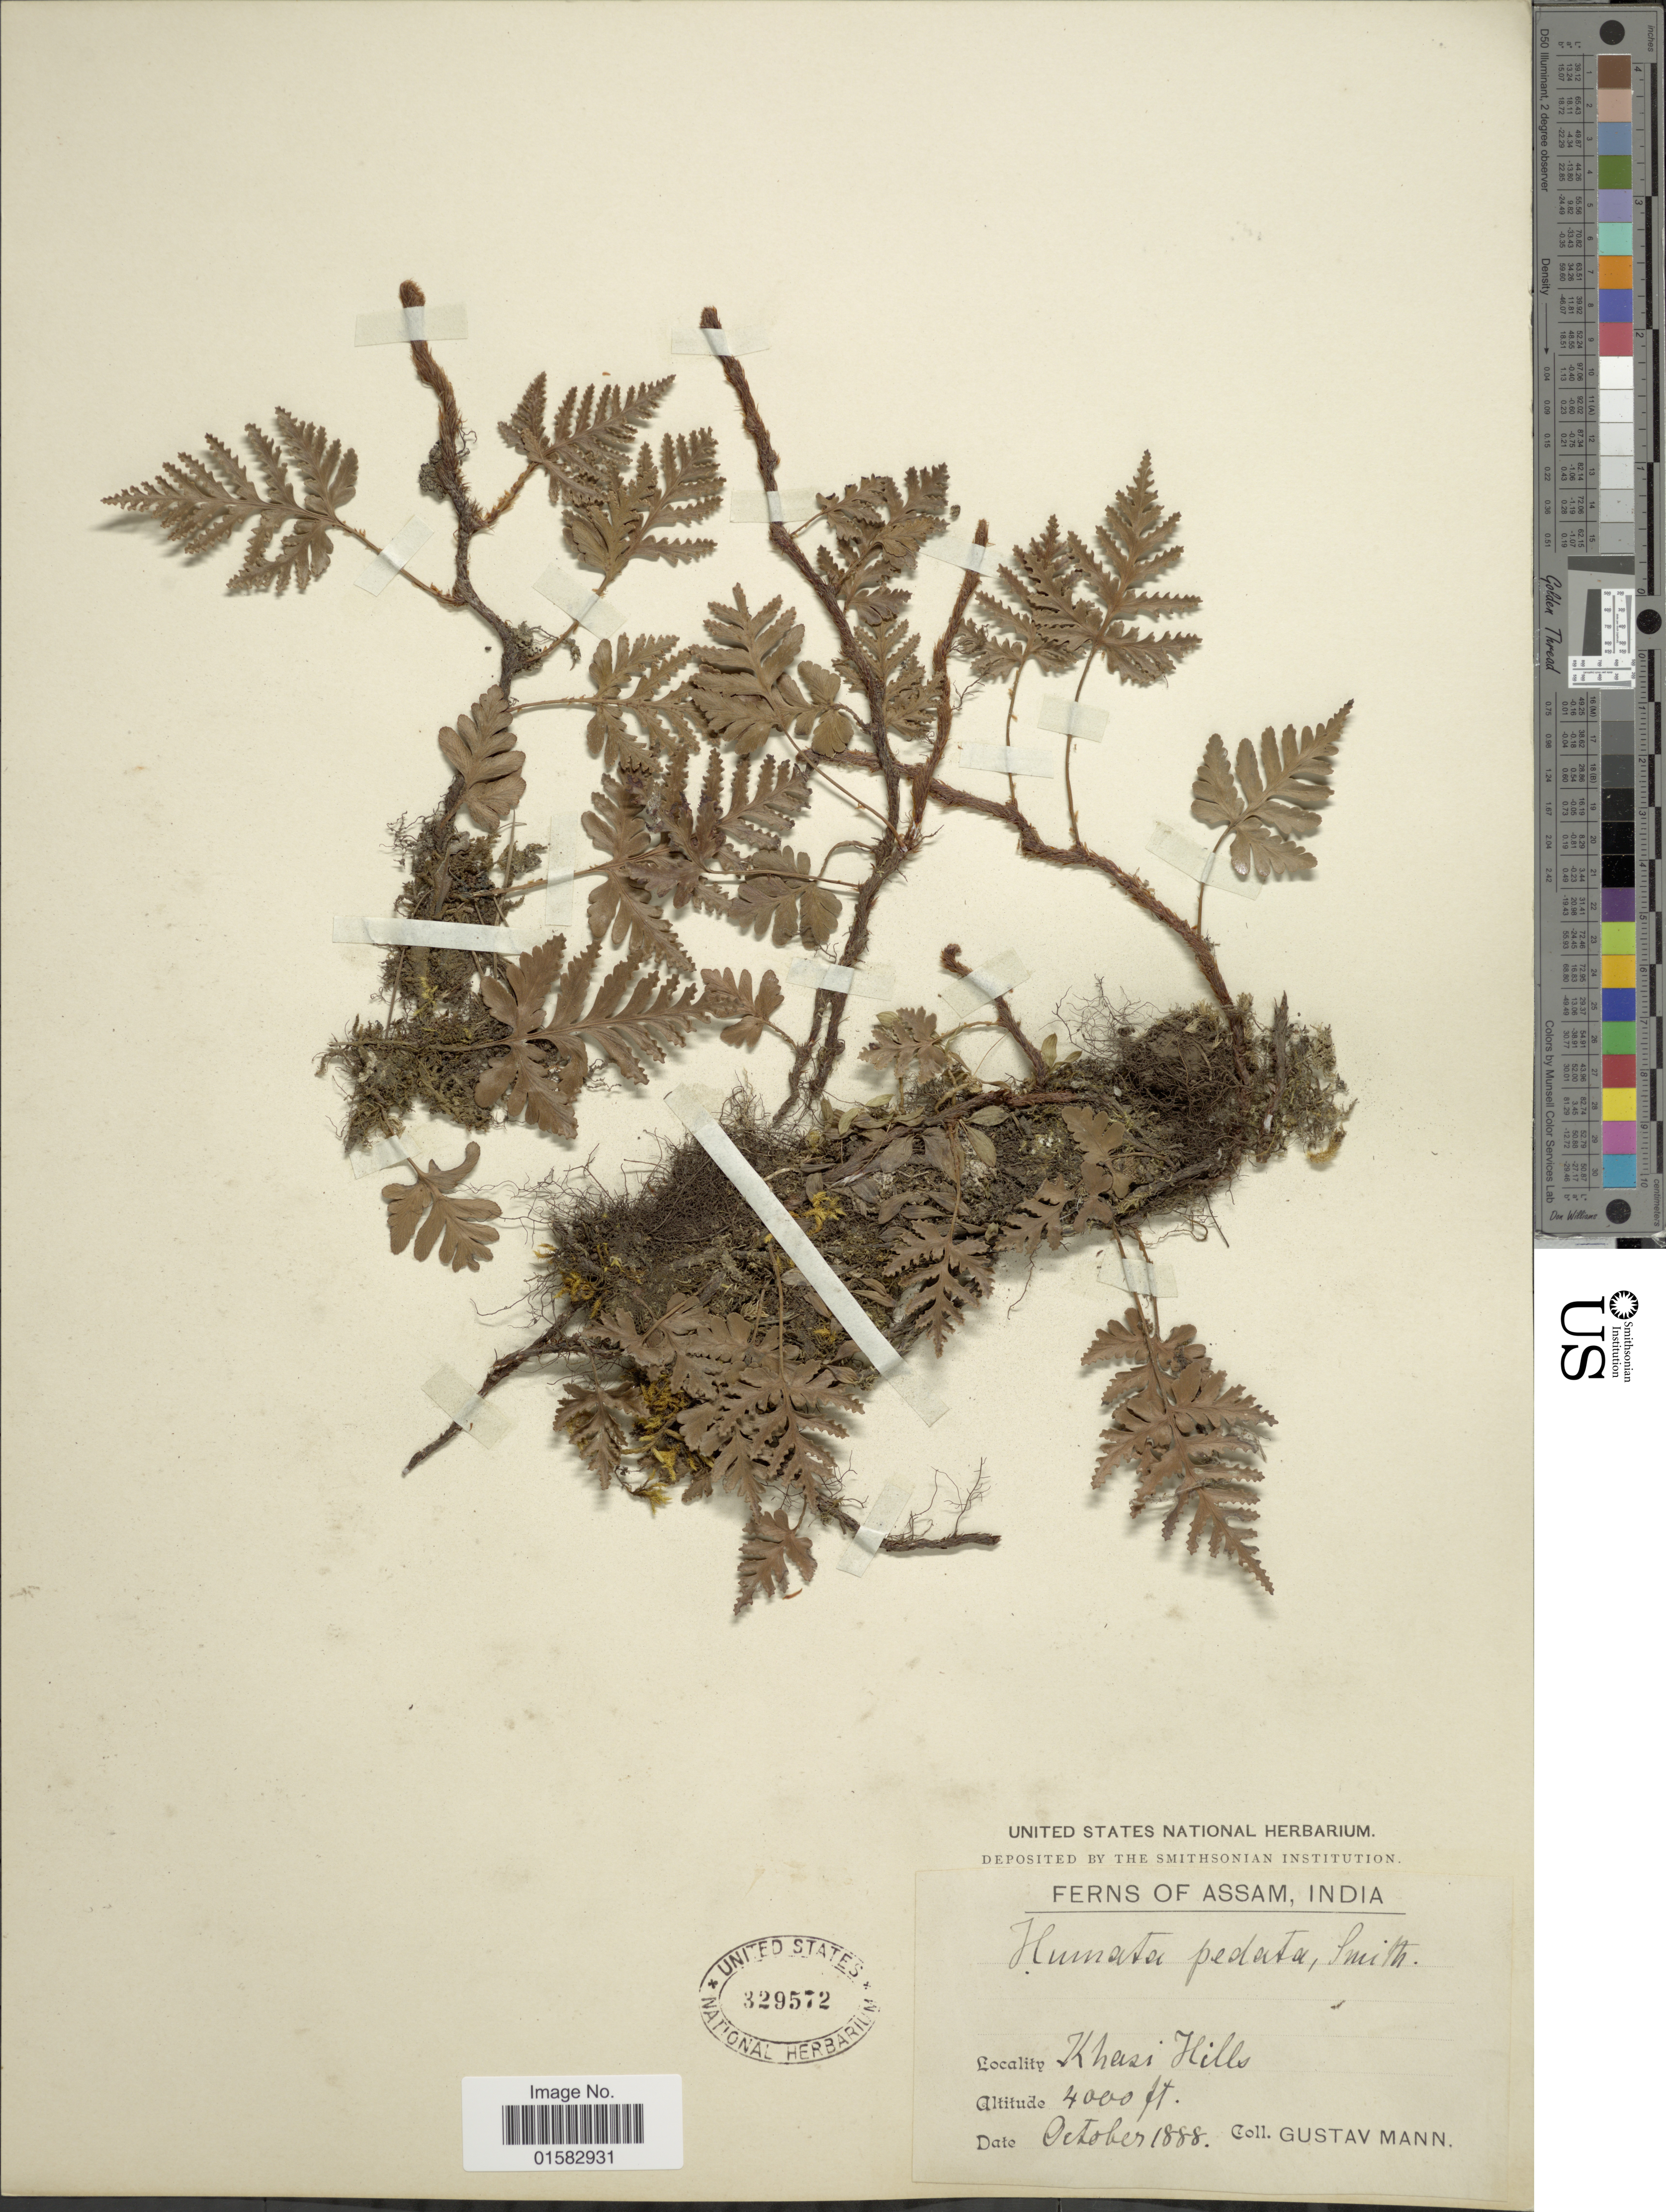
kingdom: Plantae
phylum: Tracheophyta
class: Polypodiopsida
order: Polypodiales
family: Davalliaceae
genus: Davallia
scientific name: Davallia repens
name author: (L. f.) Kuhn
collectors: G. Mann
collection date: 1888-10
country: India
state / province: Meghalaya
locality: Khasi Hills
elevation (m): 1219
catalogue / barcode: US 329572